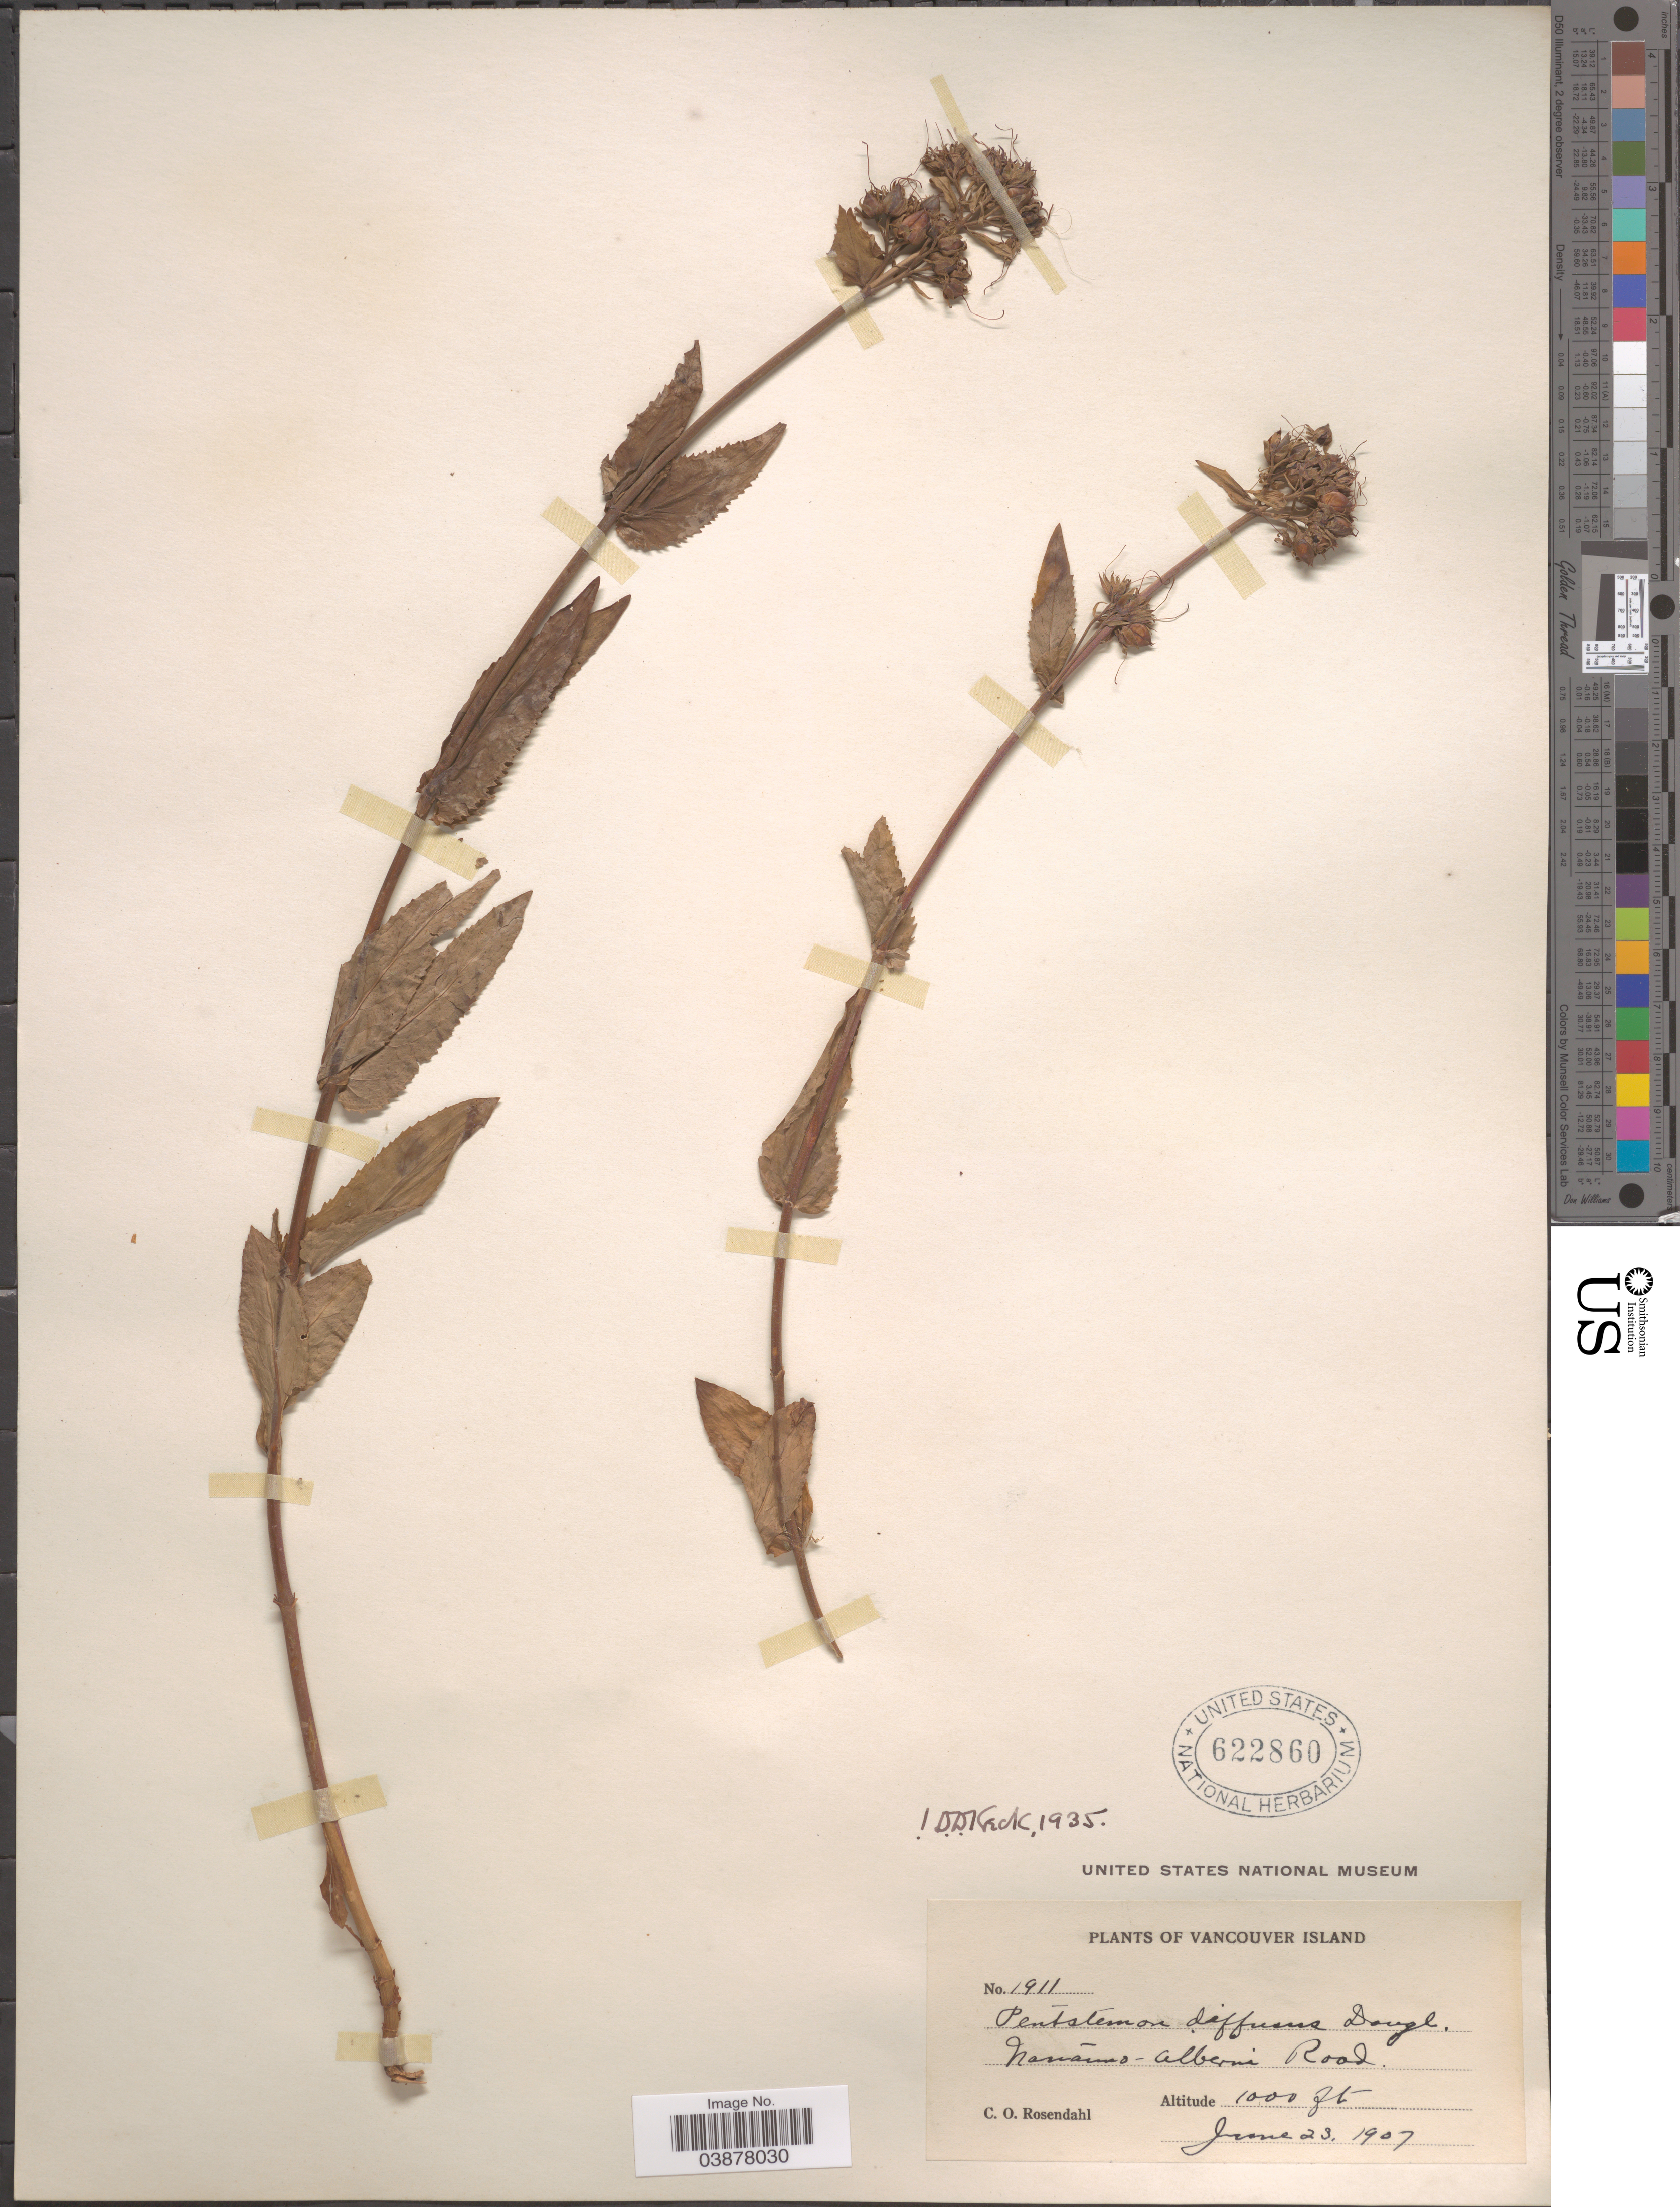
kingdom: Plantae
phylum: Tracheophyta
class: Magnoliopsida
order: Lamiales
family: Plantaginaceae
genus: Penstemon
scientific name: Penstemon serrulatus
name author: Menzies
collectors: C. O. Rosendahl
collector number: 1911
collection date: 1907-06-23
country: Canada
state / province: British Columbia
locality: Vancouver Island. Nanaimo-Alberni Road.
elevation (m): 305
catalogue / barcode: US 622860